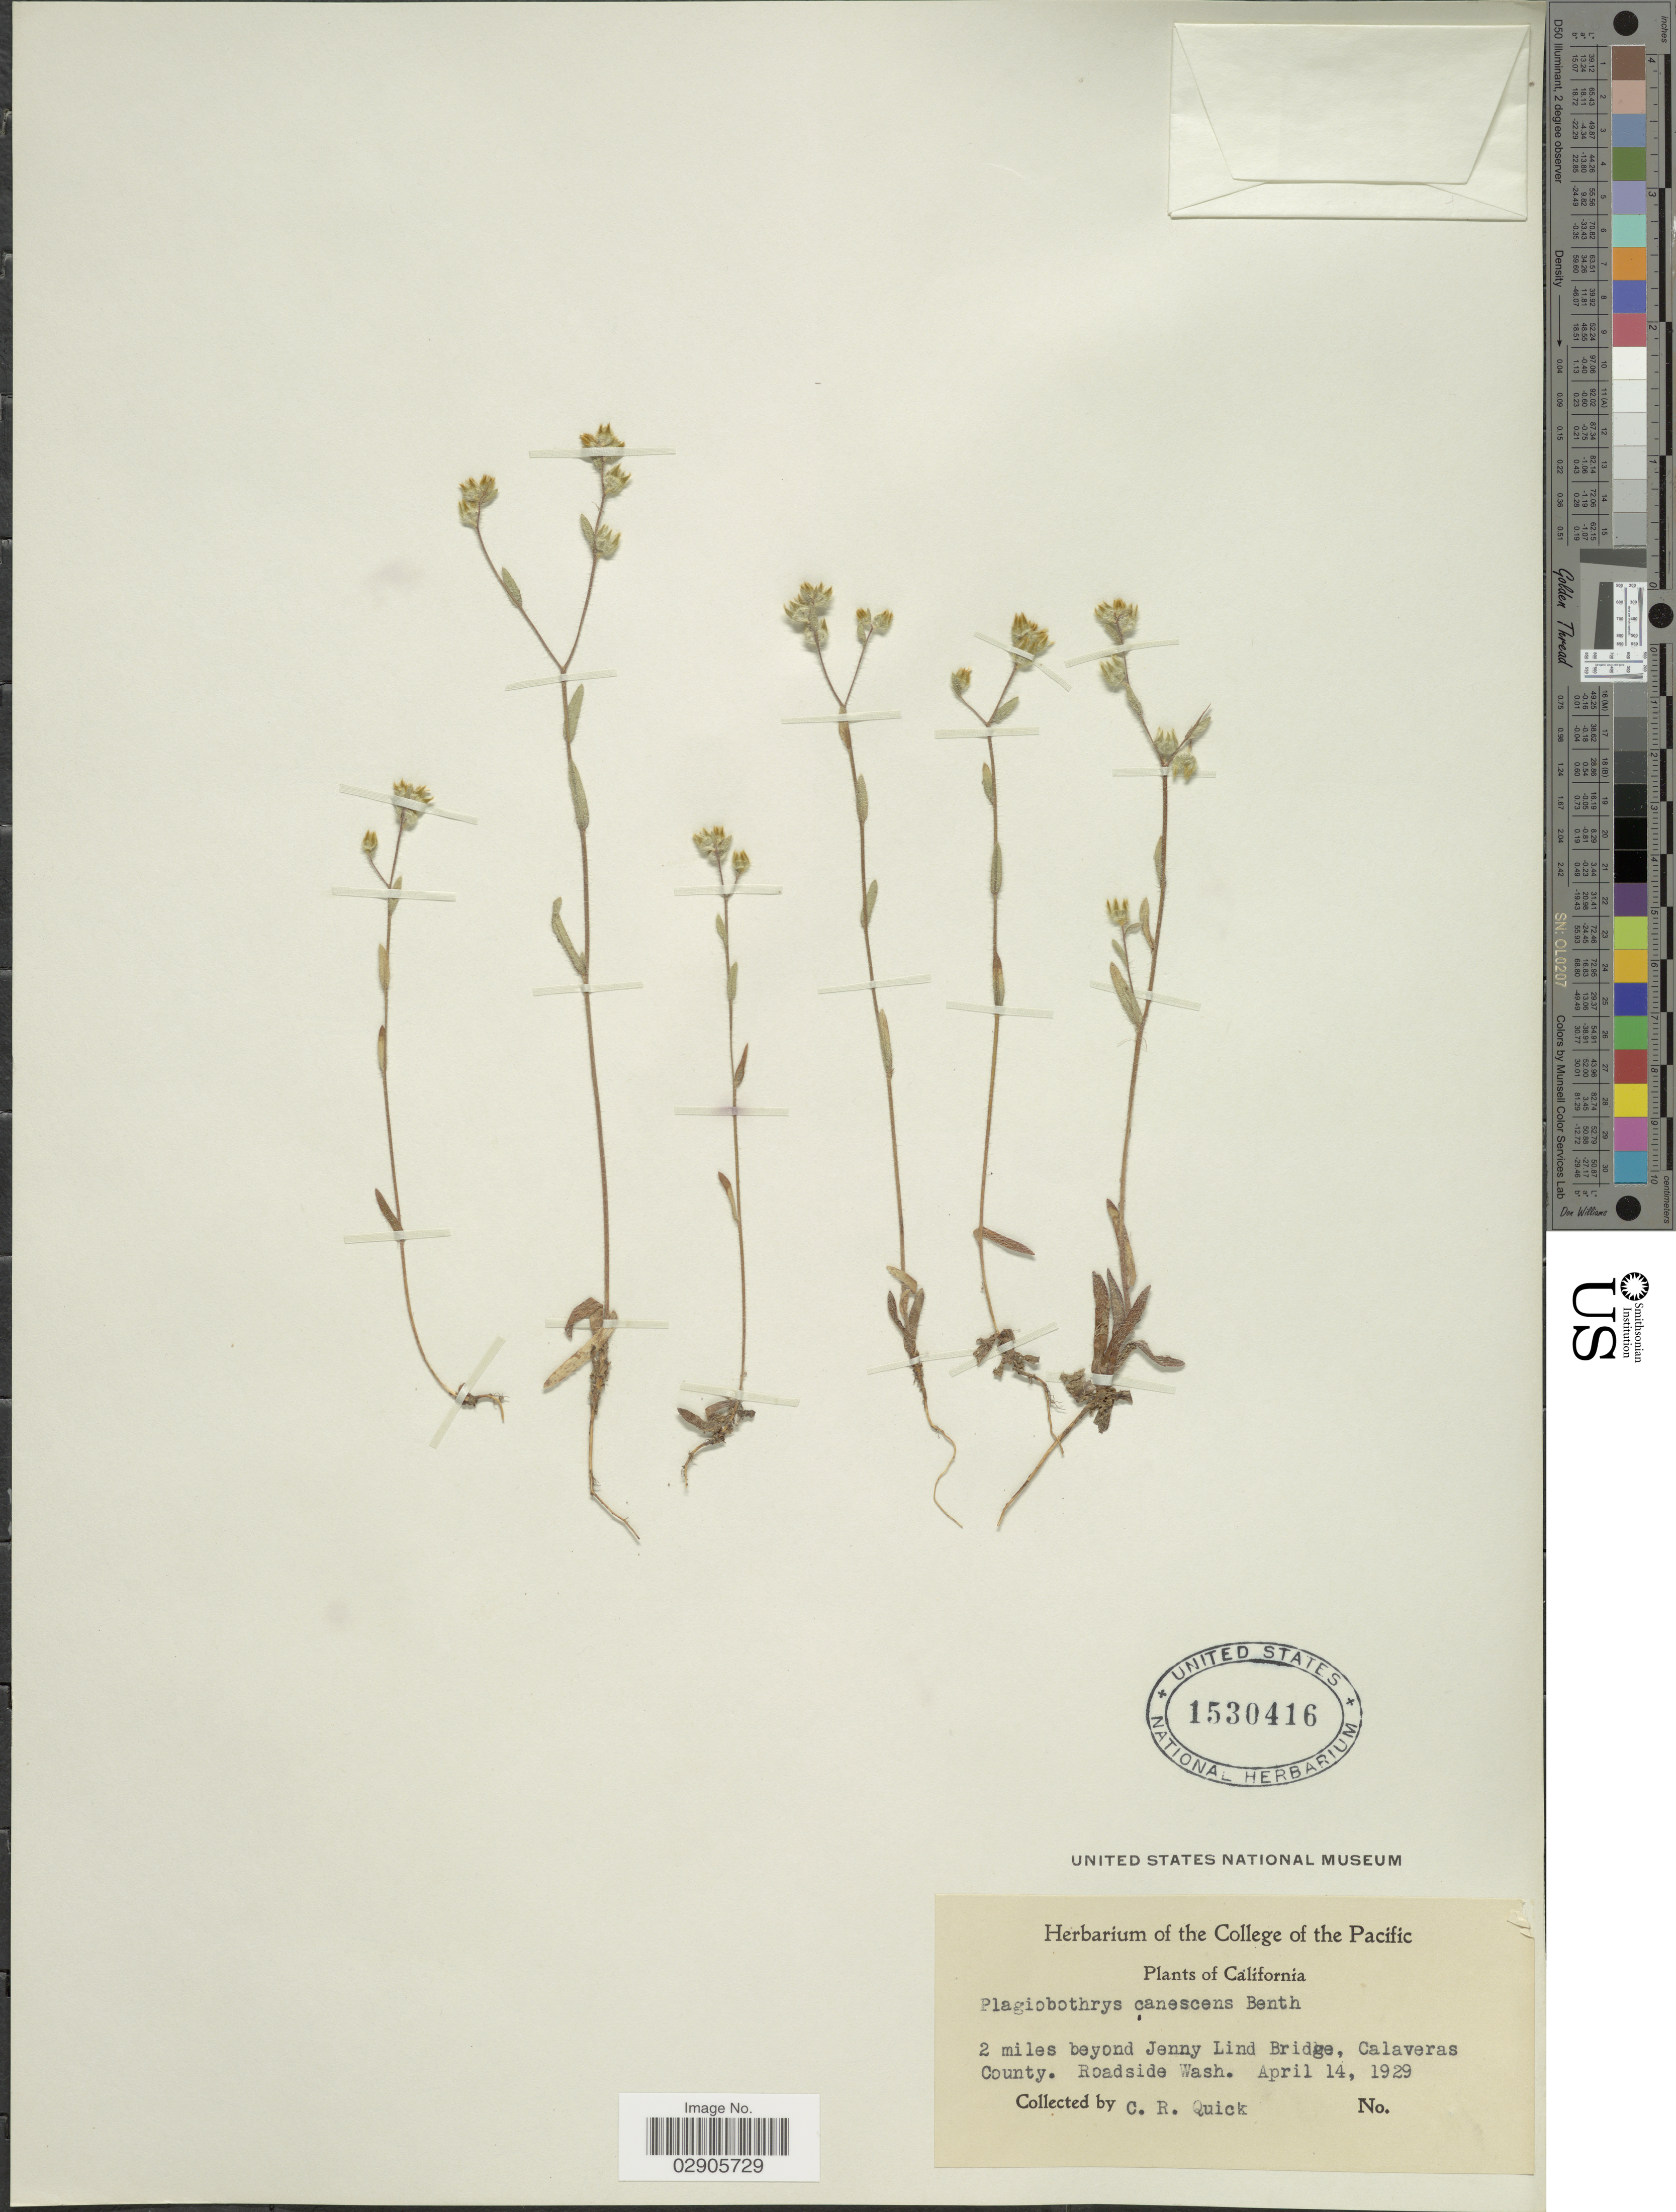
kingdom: Plantae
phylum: Tracheophyta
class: Magnoliopsida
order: Boraginales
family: Boraginaceae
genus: Plagiobothrys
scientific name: Plagiobothrys canescens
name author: Benth.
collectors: C. Quick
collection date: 1929-04-14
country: United States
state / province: California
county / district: Calaveras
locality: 2 miles beyond Jenny Lind Bridge, Calaveras County. Roadside Wash.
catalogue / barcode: US 1530416